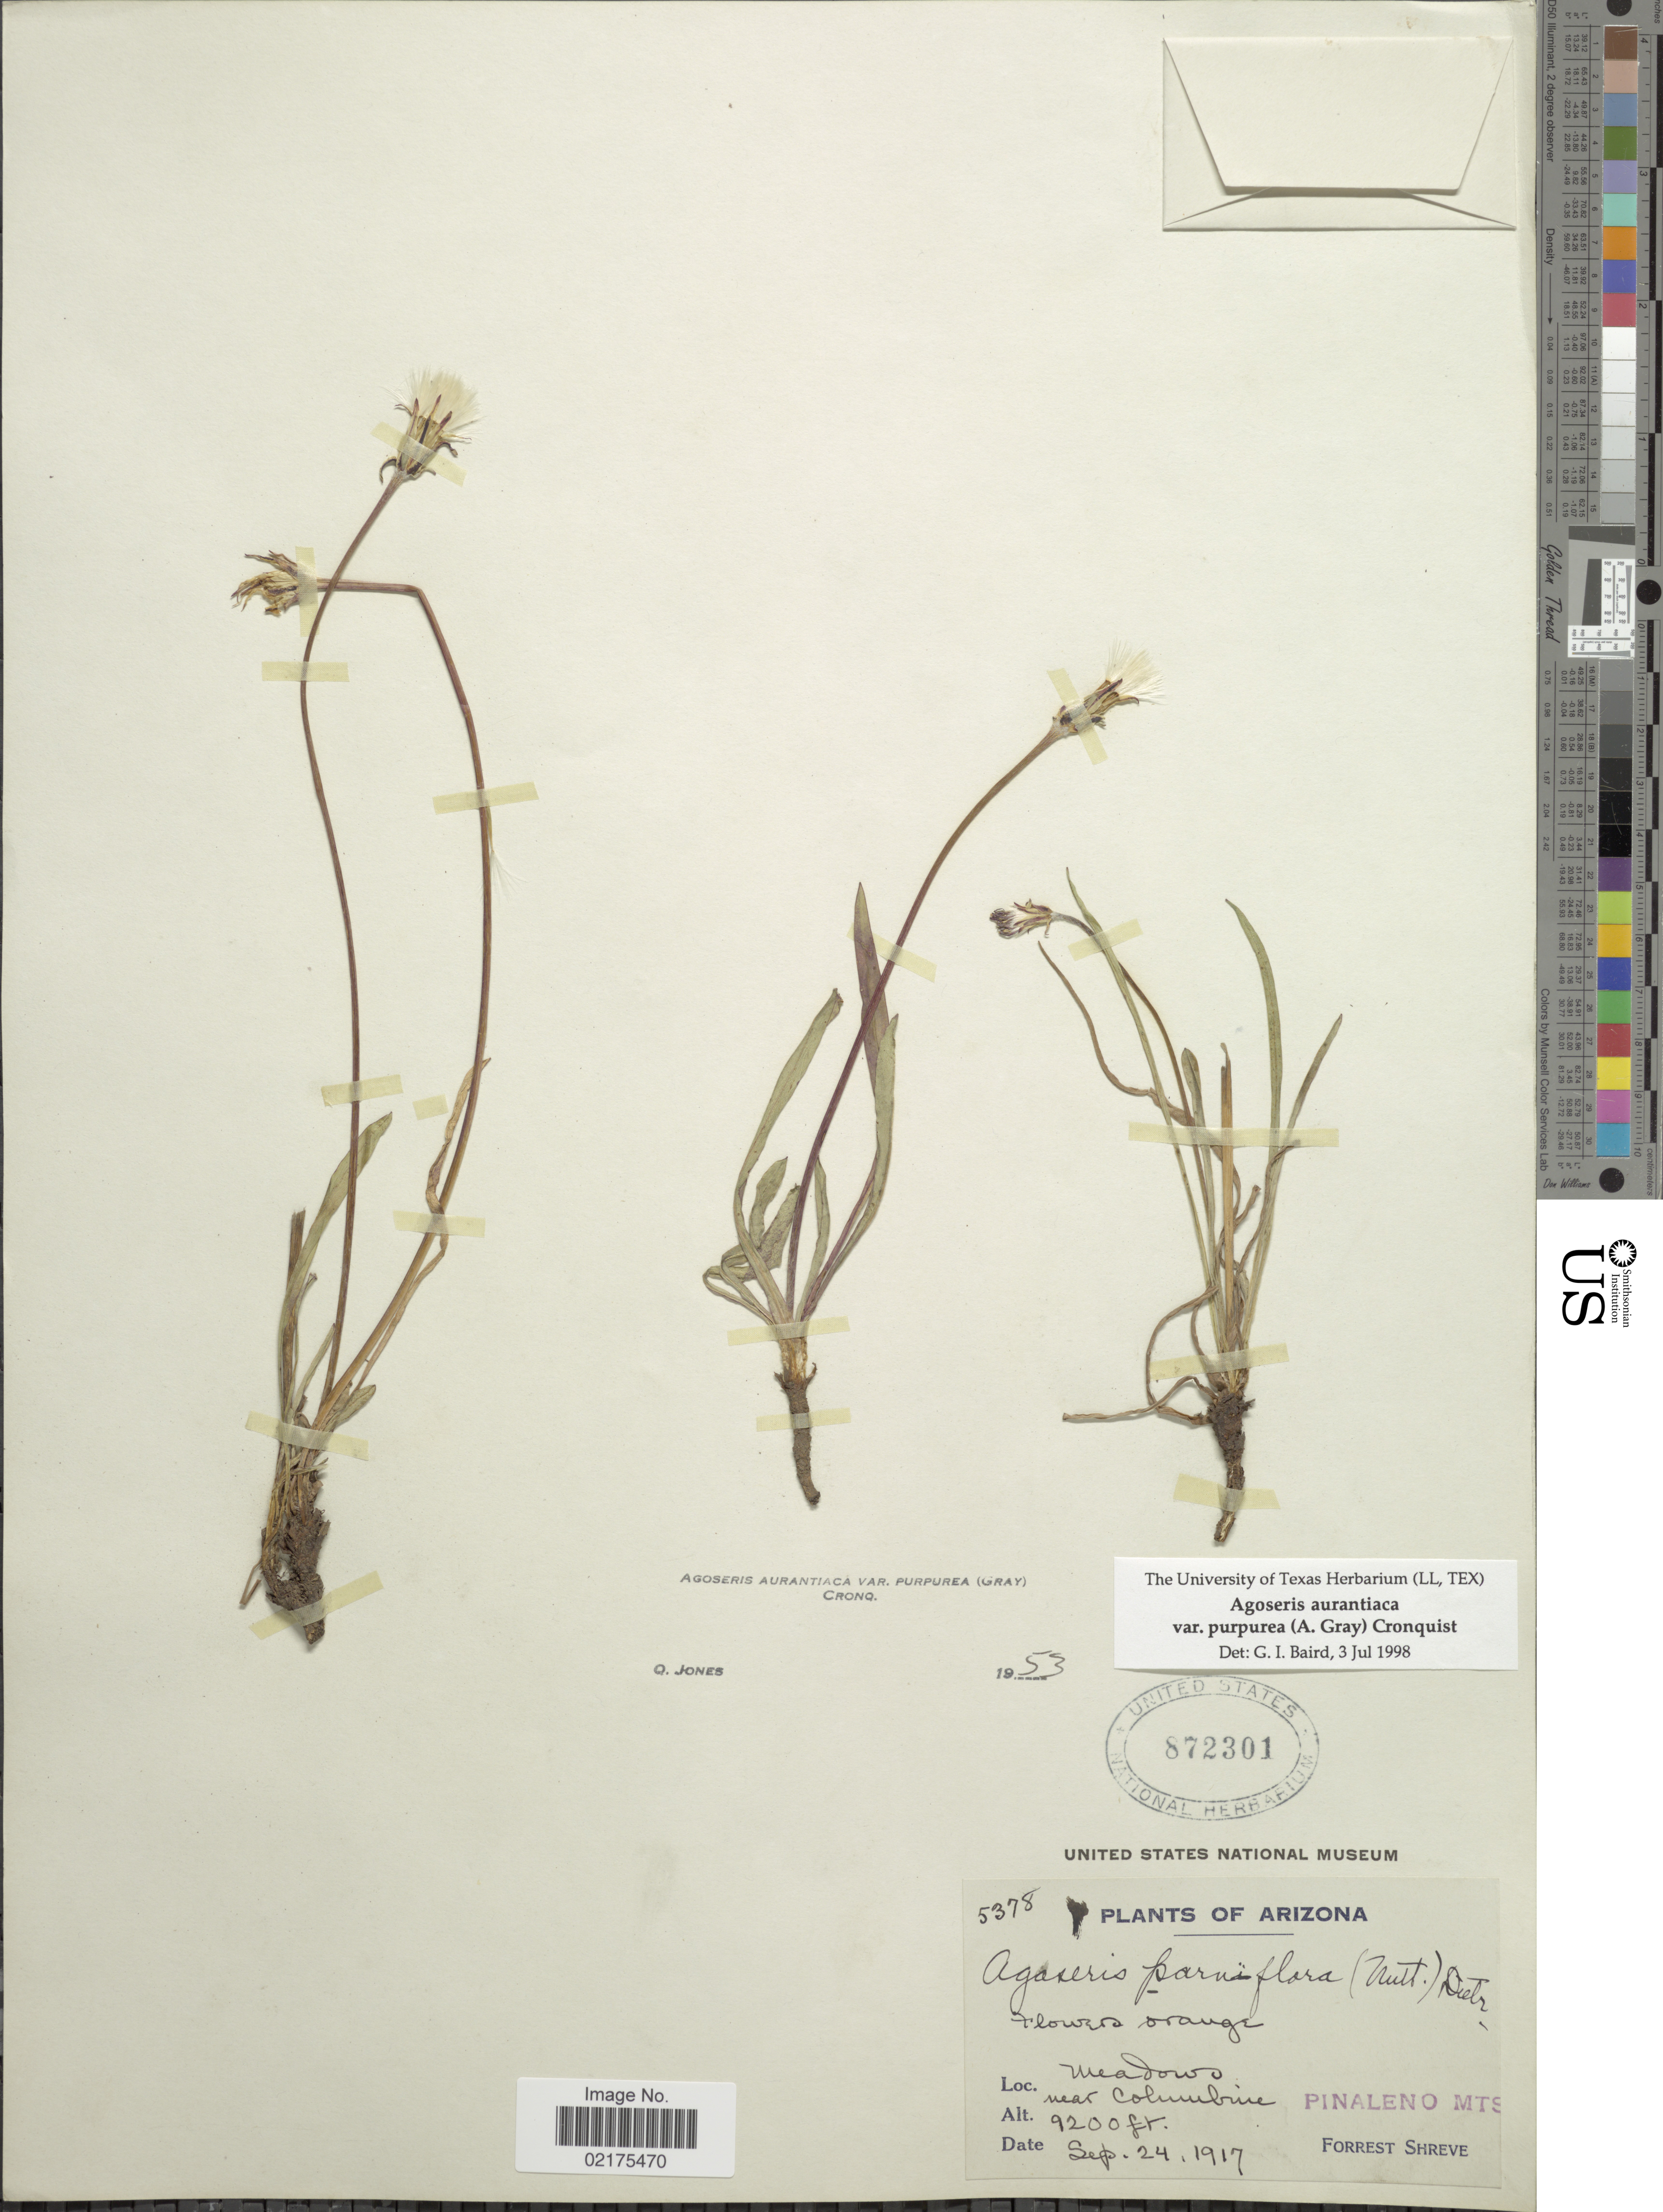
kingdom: Plantae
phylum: Tracheophyta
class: Magnoliopsida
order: Asterales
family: Asteraceae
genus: Agoseris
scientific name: Agoseris aurantiaca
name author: (Hook.) Greene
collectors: F. Shreve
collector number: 5378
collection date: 1917-09-24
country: United States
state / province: Arizona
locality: Meadows near Columbine, Pinaleno Mts.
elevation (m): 2804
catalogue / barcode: US 872301